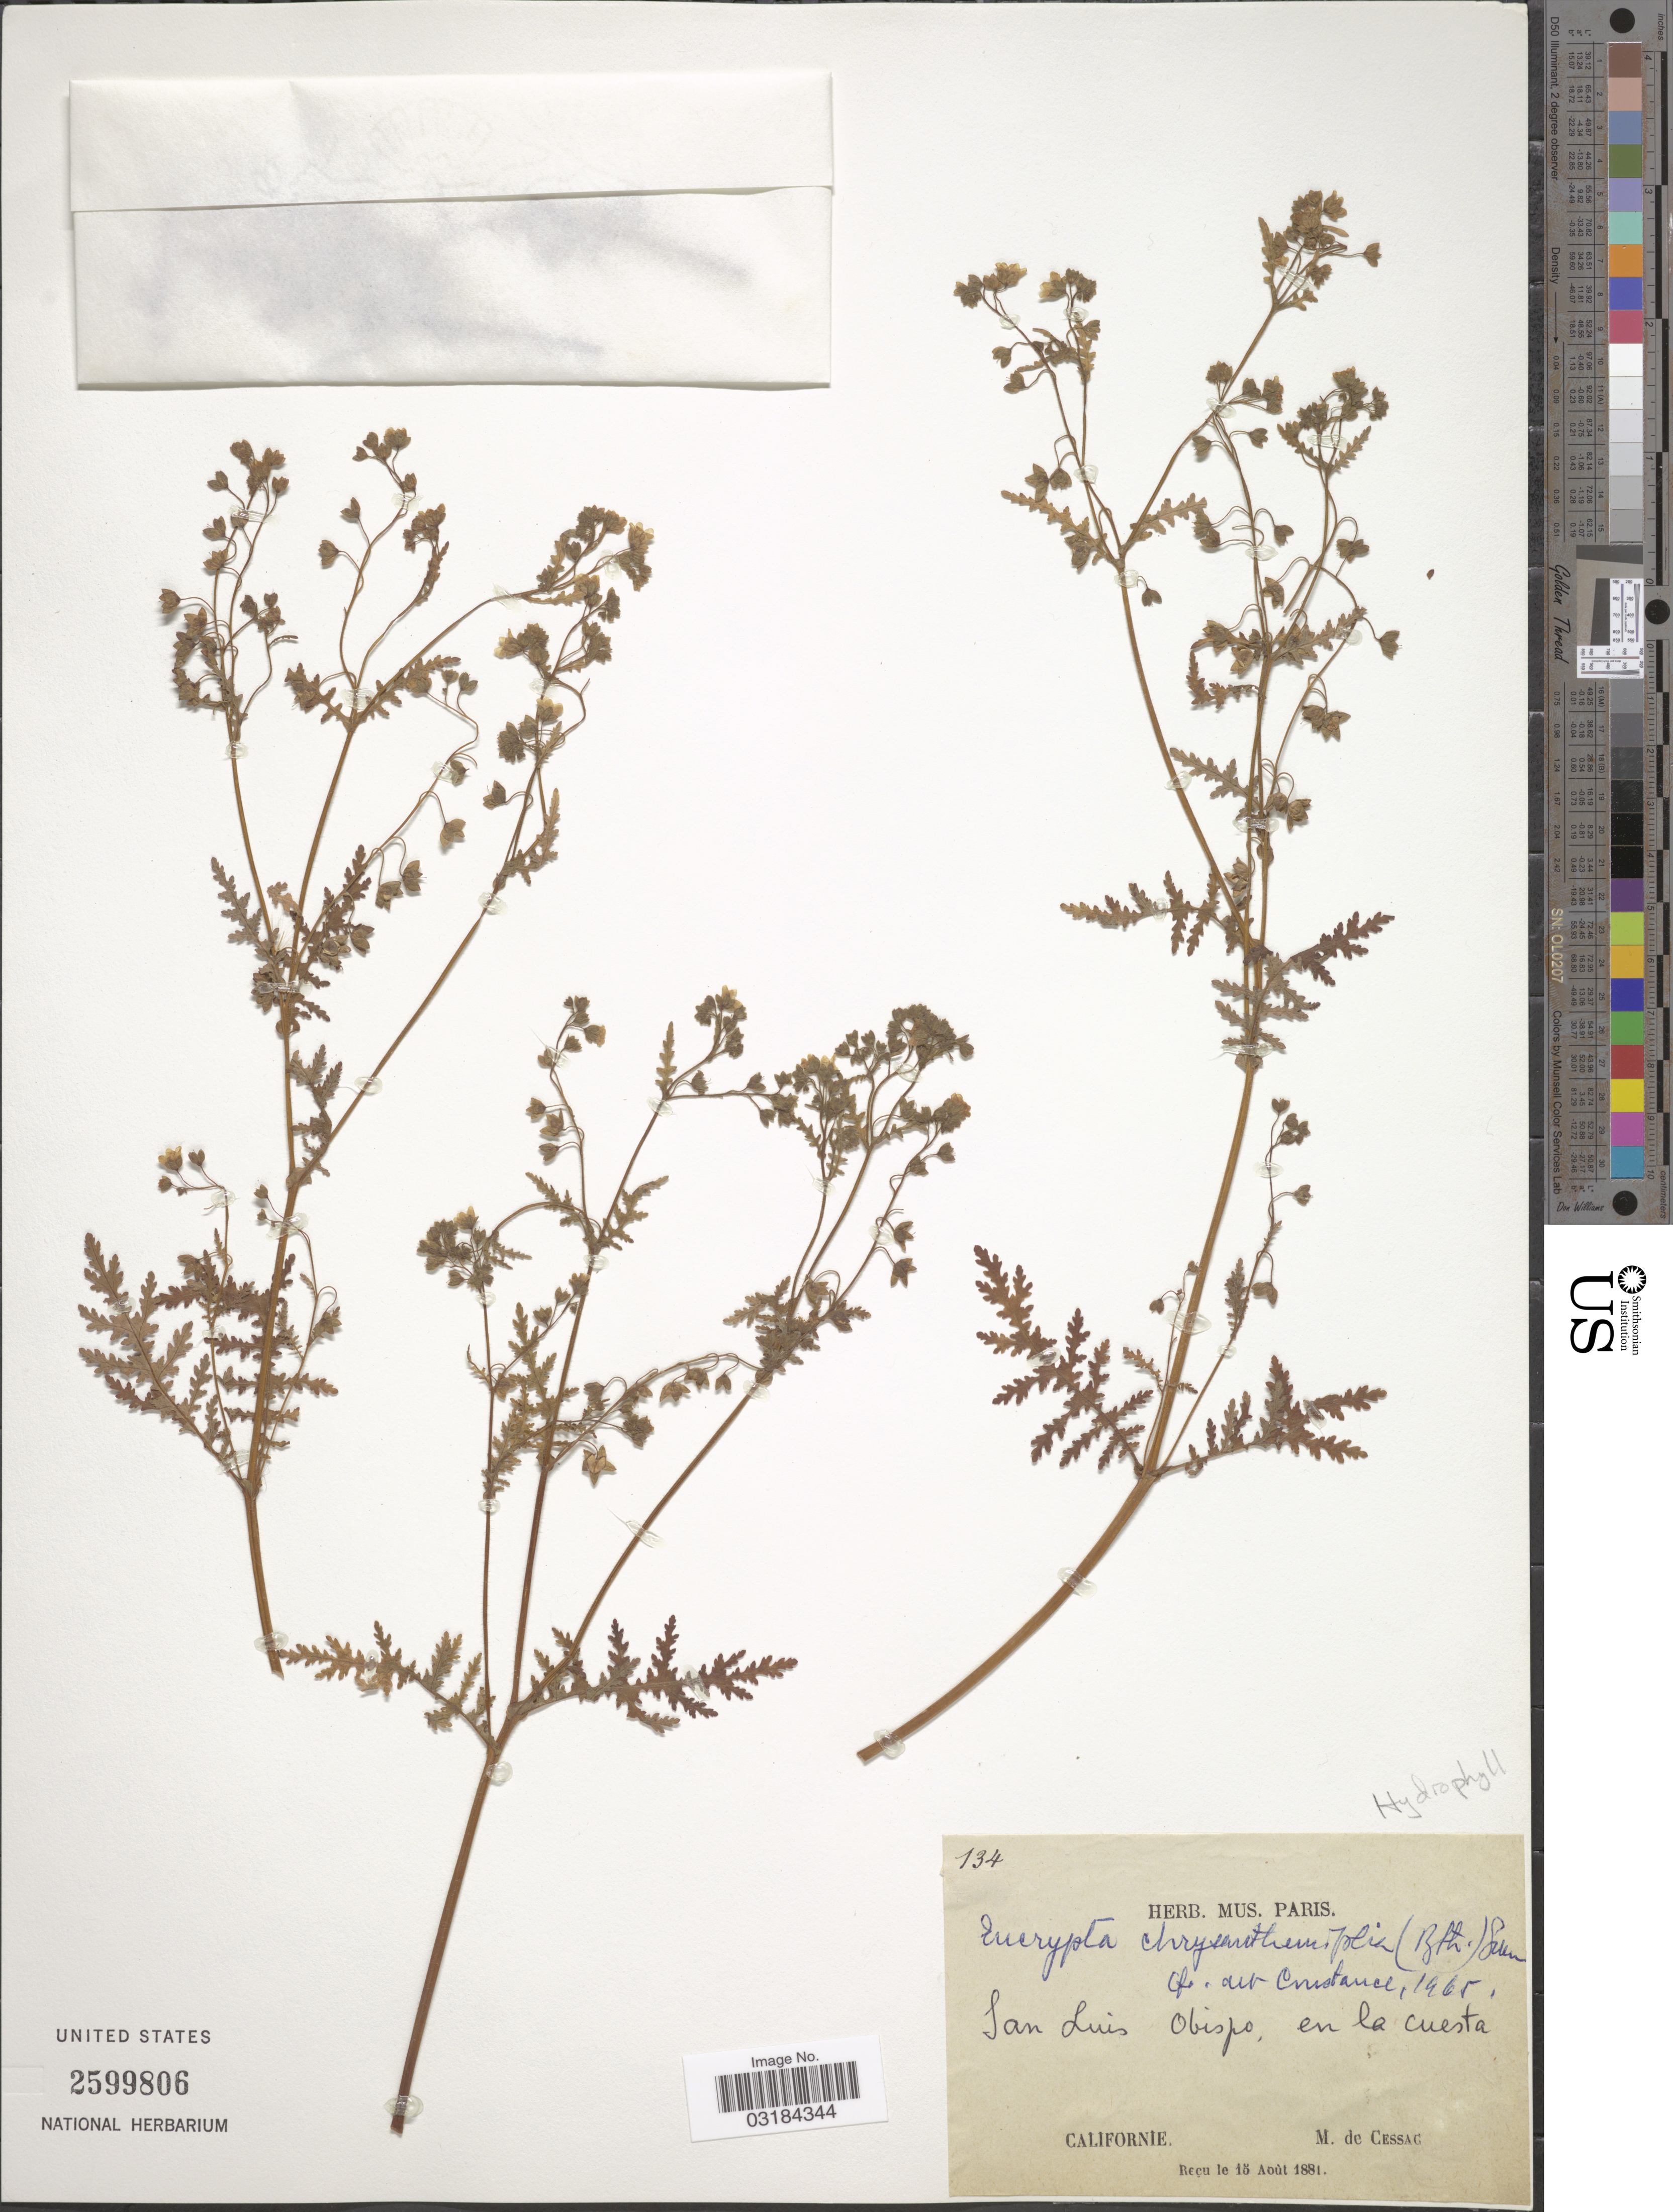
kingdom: Plantae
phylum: Tracheophyta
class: Magnoliopsida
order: Boraginales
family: Hydrophyllaceae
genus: Eucrypta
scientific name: Eucrypta chrysanthemifolia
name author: (Benth.) Greene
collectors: M. Cessac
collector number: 134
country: United States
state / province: California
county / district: San Luis Obispo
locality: San Luis Obispo, en la cuesta.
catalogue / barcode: US 2599806